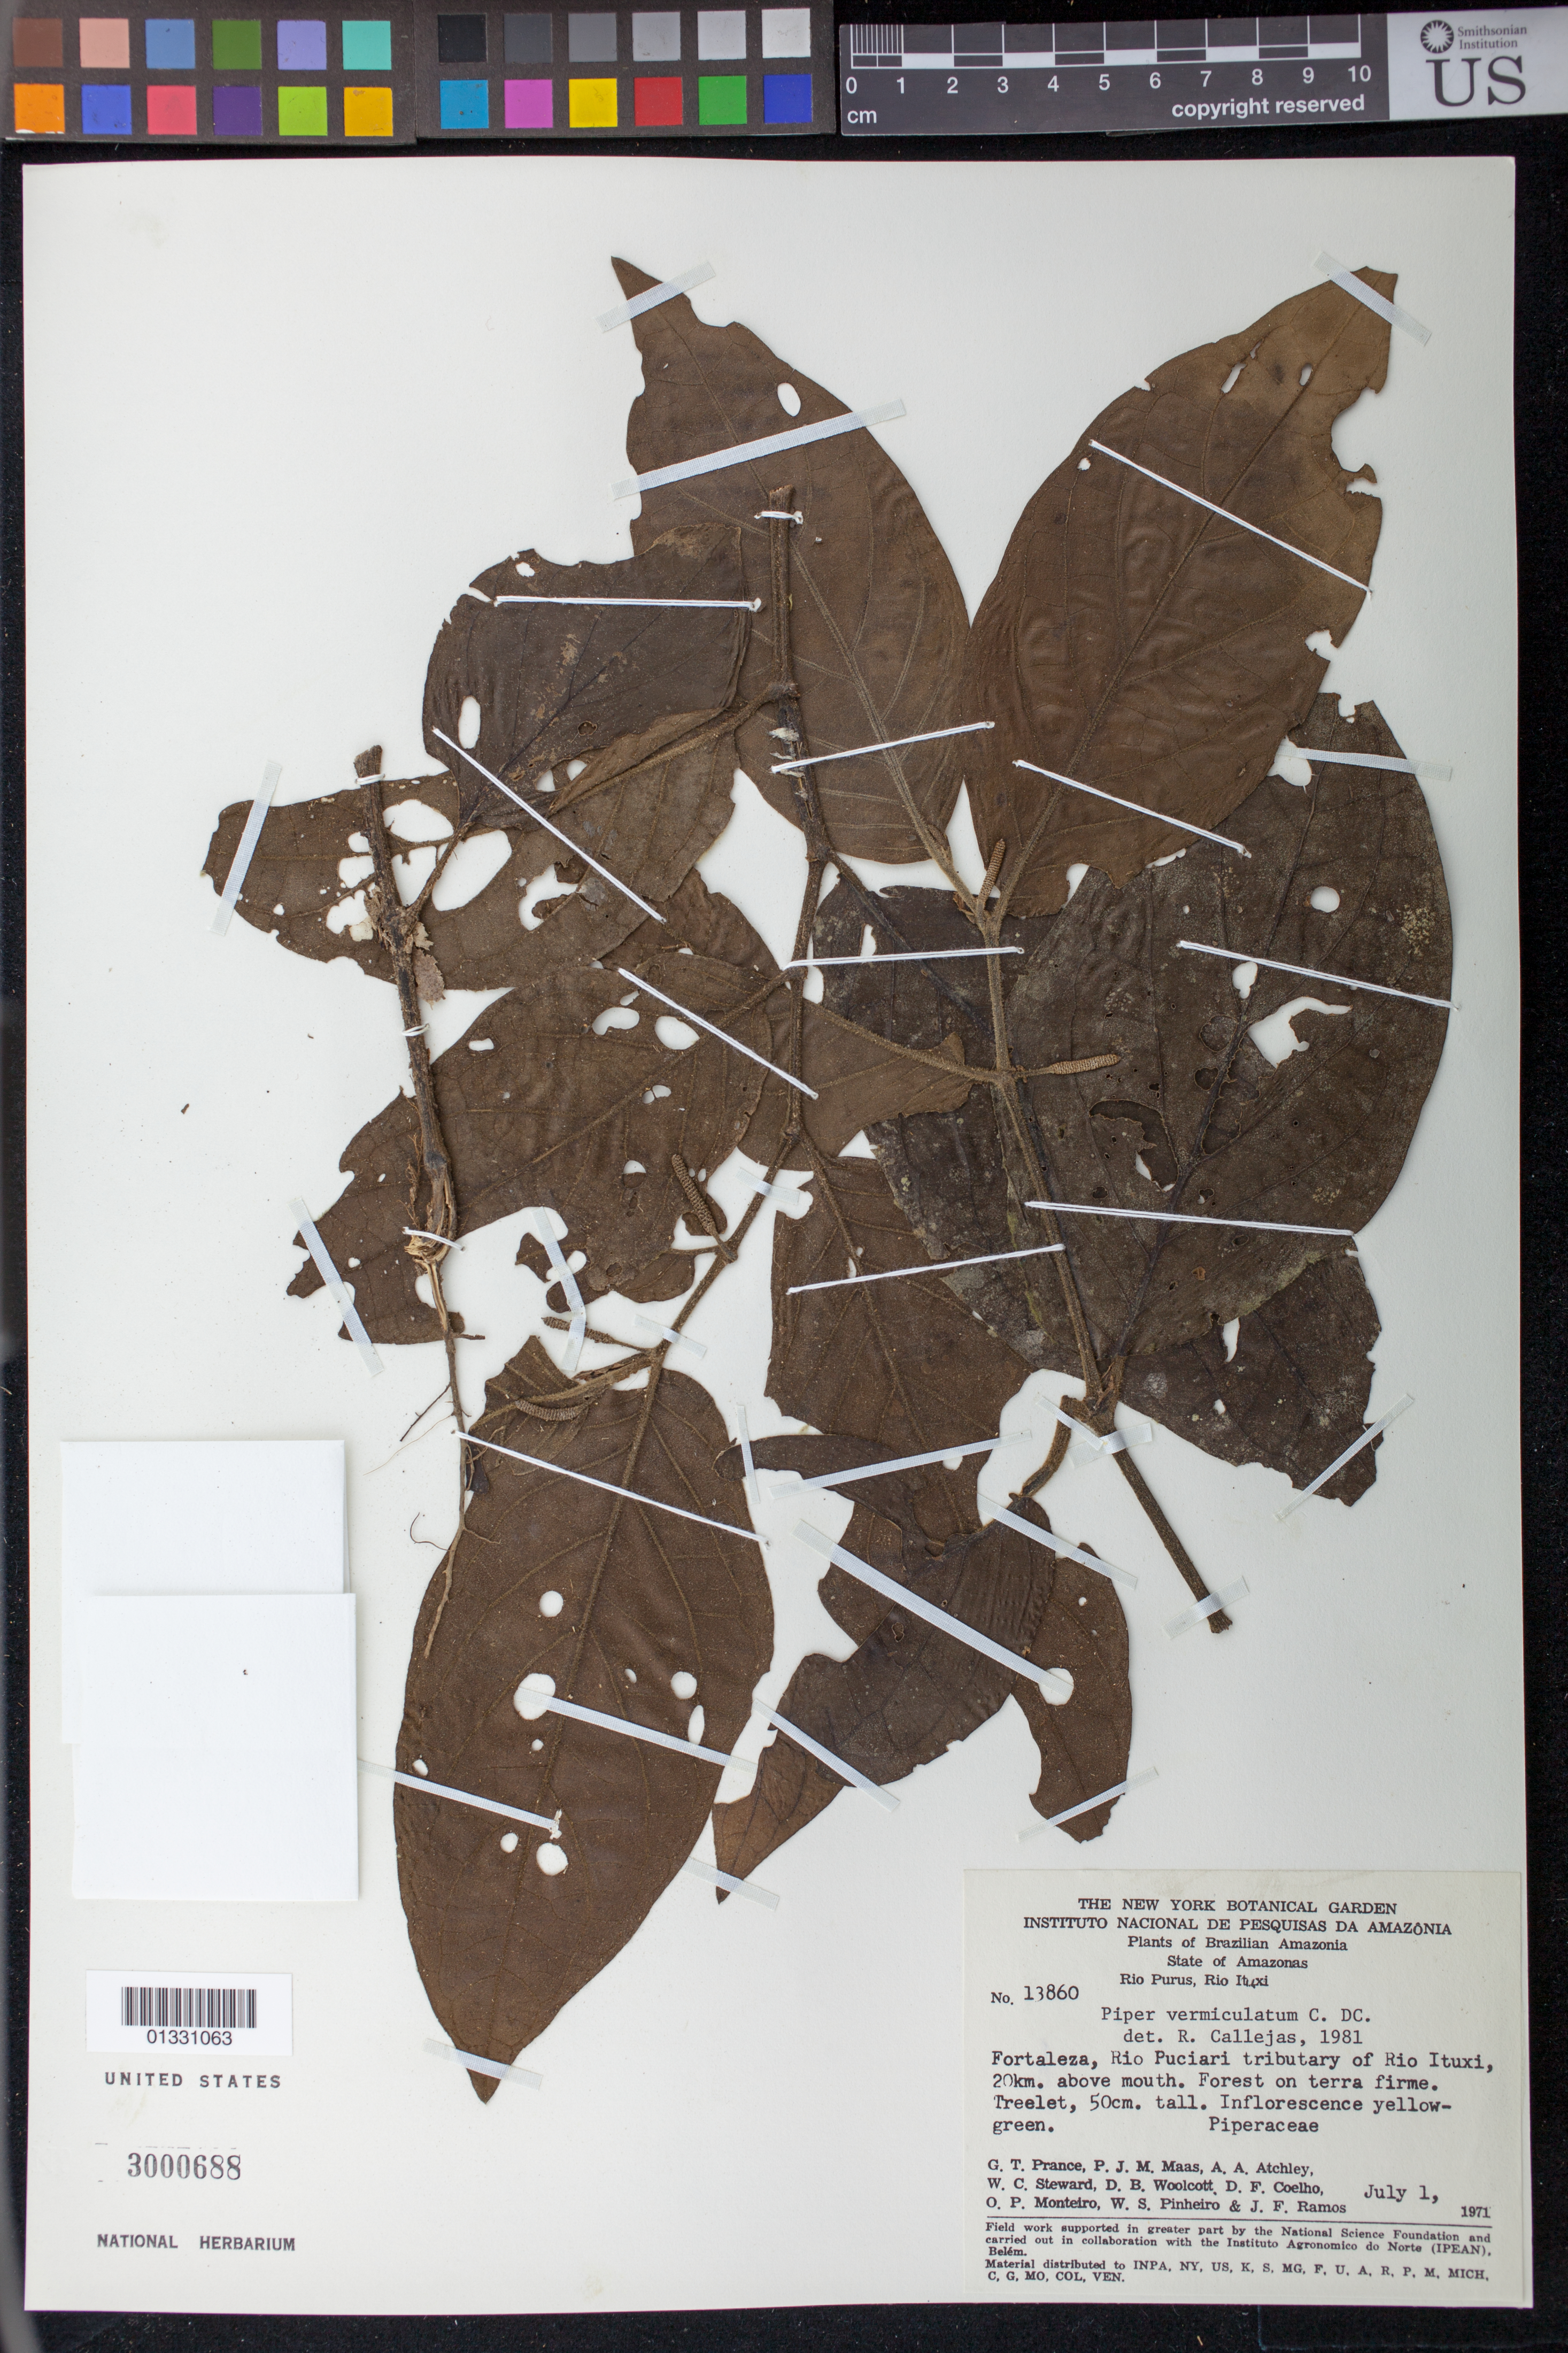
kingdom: Plantae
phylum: Tracheophyta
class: Magnoliopsida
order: Piperales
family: Piperaceae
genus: Piper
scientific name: Piper vermiculatum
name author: C. DC.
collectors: G. T. Prance et al.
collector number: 13860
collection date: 1971-07-01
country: Brazil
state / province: Amazonas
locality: Fortaleza, Rio Puciari tributary of Rio Ituxi, 20 Km above mouth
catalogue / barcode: US 3000688